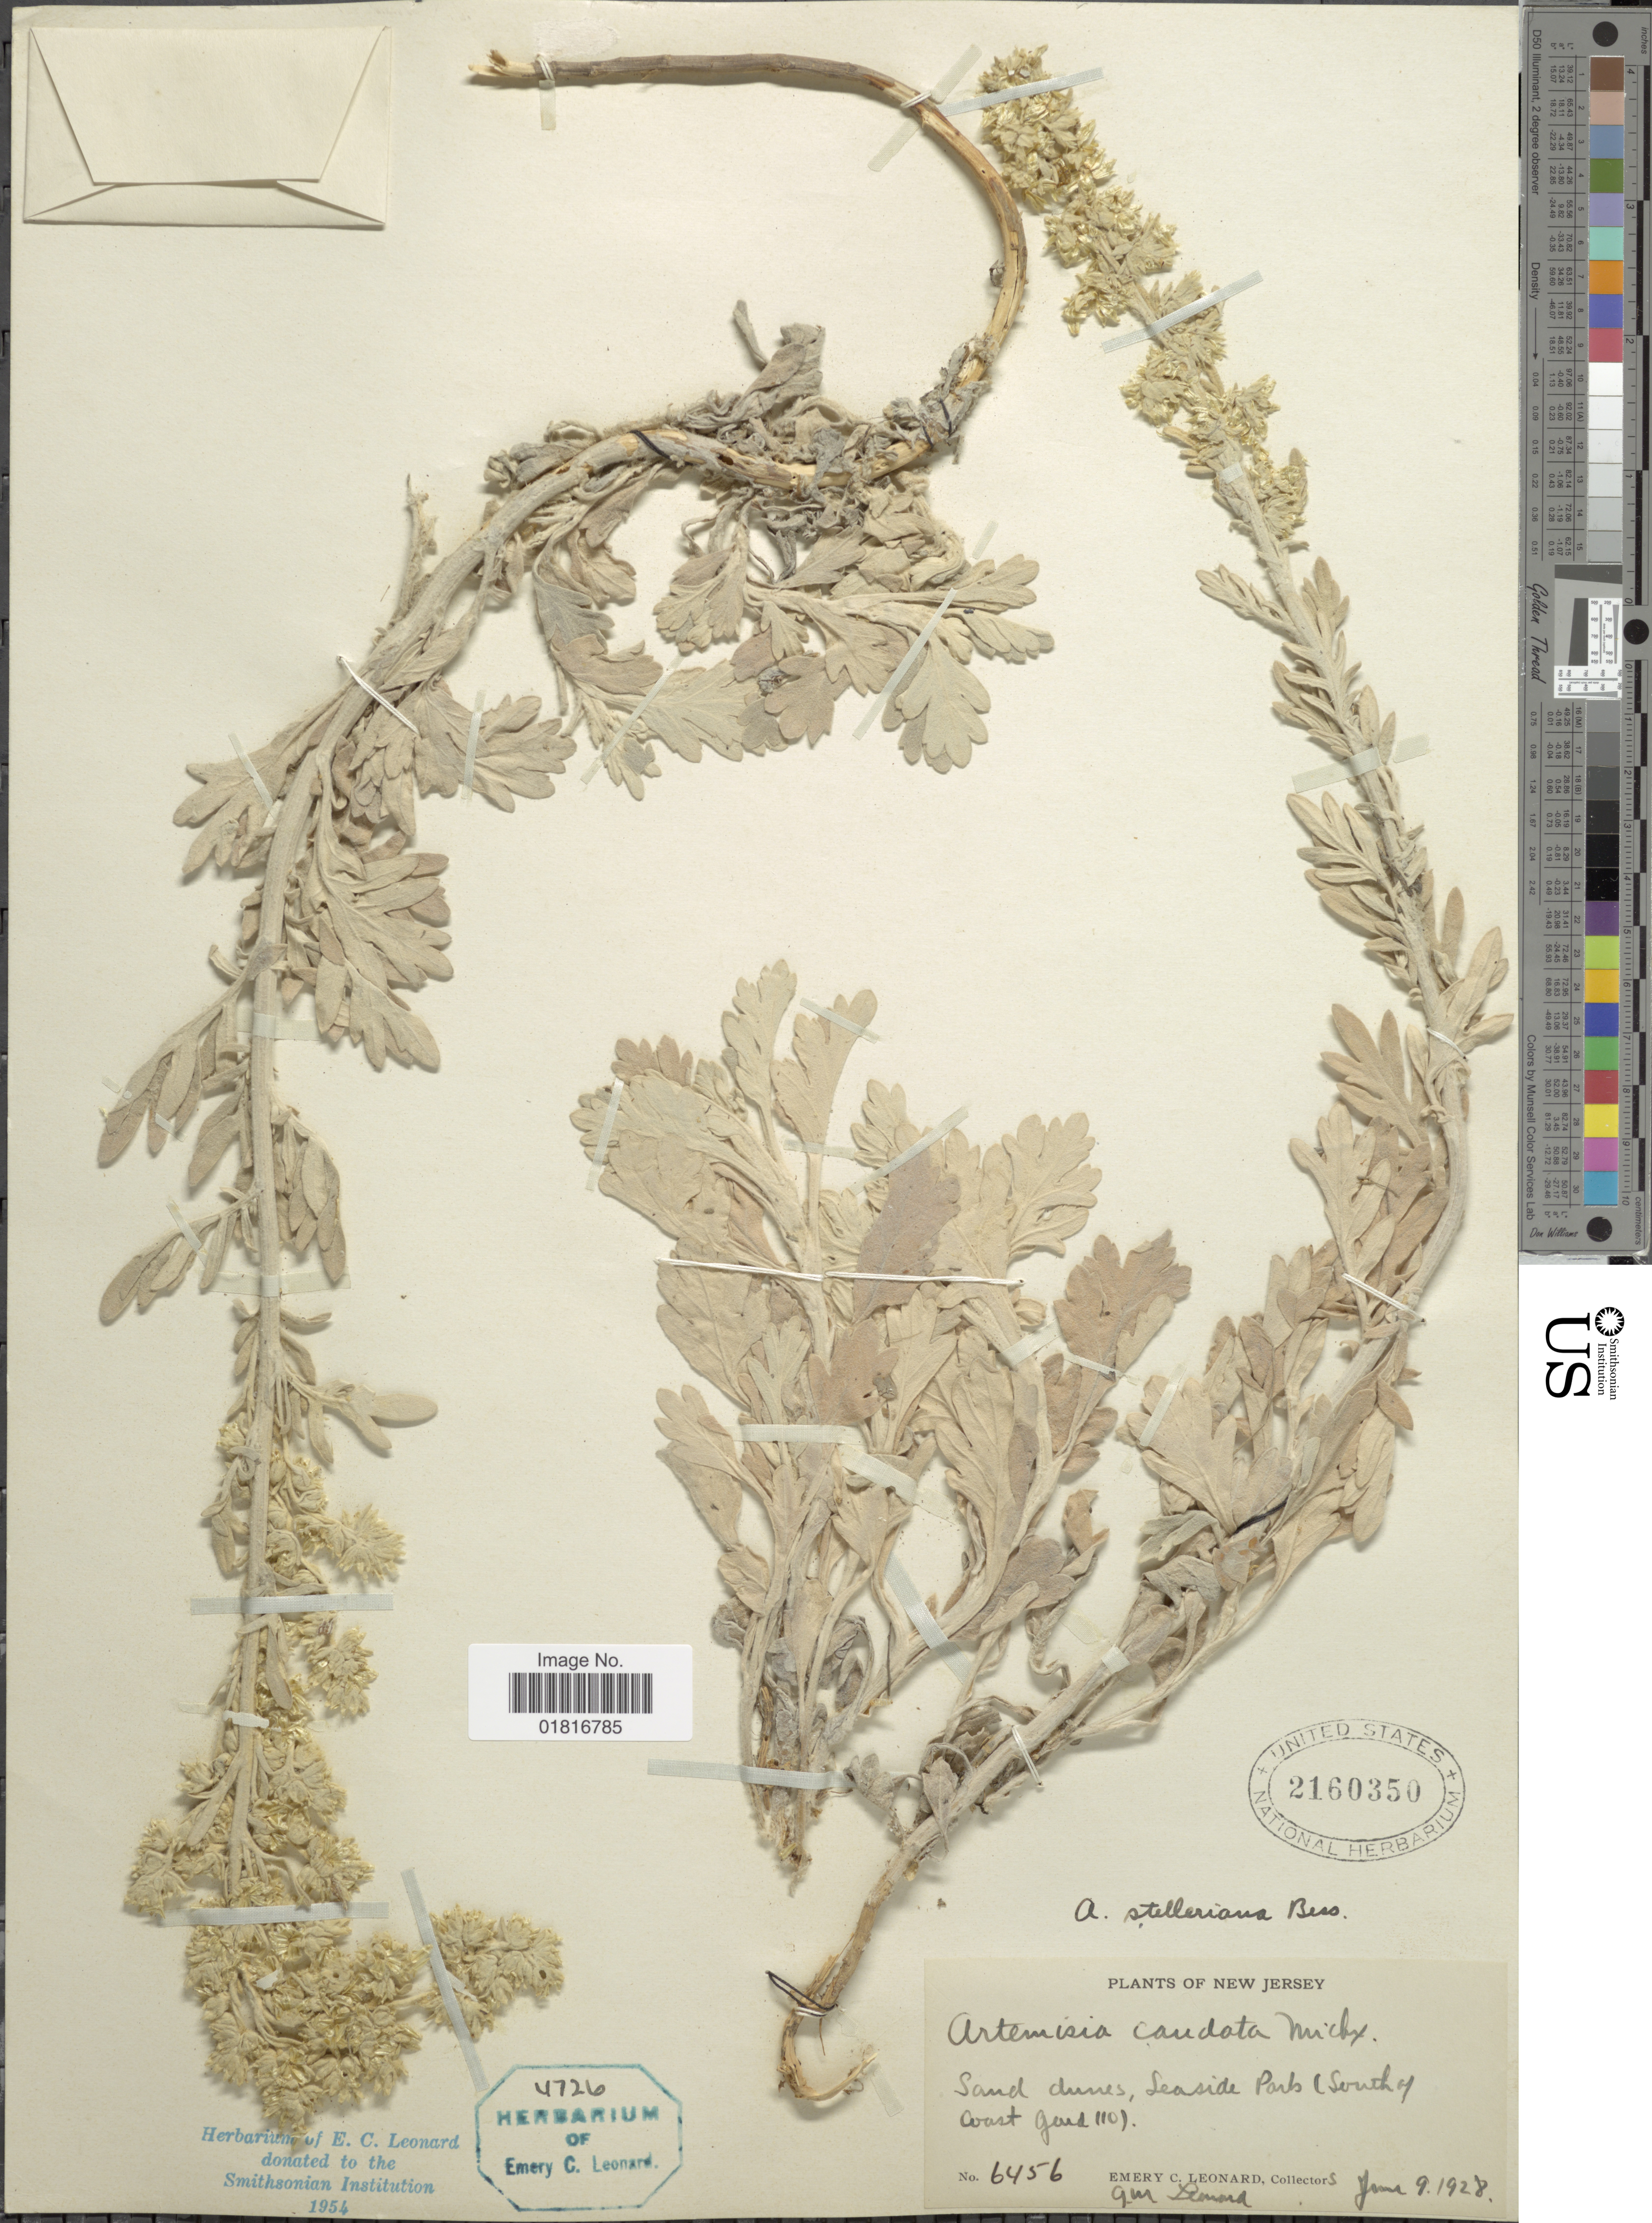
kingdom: Plantae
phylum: Tracheophyta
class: Magnoliopsida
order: Asterales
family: Asteraceae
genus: Artemisia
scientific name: Artemisia stelleriana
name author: Besser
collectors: E. C. Leonard & G. M. Leonard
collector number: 656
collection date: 1928-01-09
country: United States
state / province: New Jersey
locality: Sand dunes, Seaside Park (South of Coast gard 110)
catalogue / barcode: US 2160350